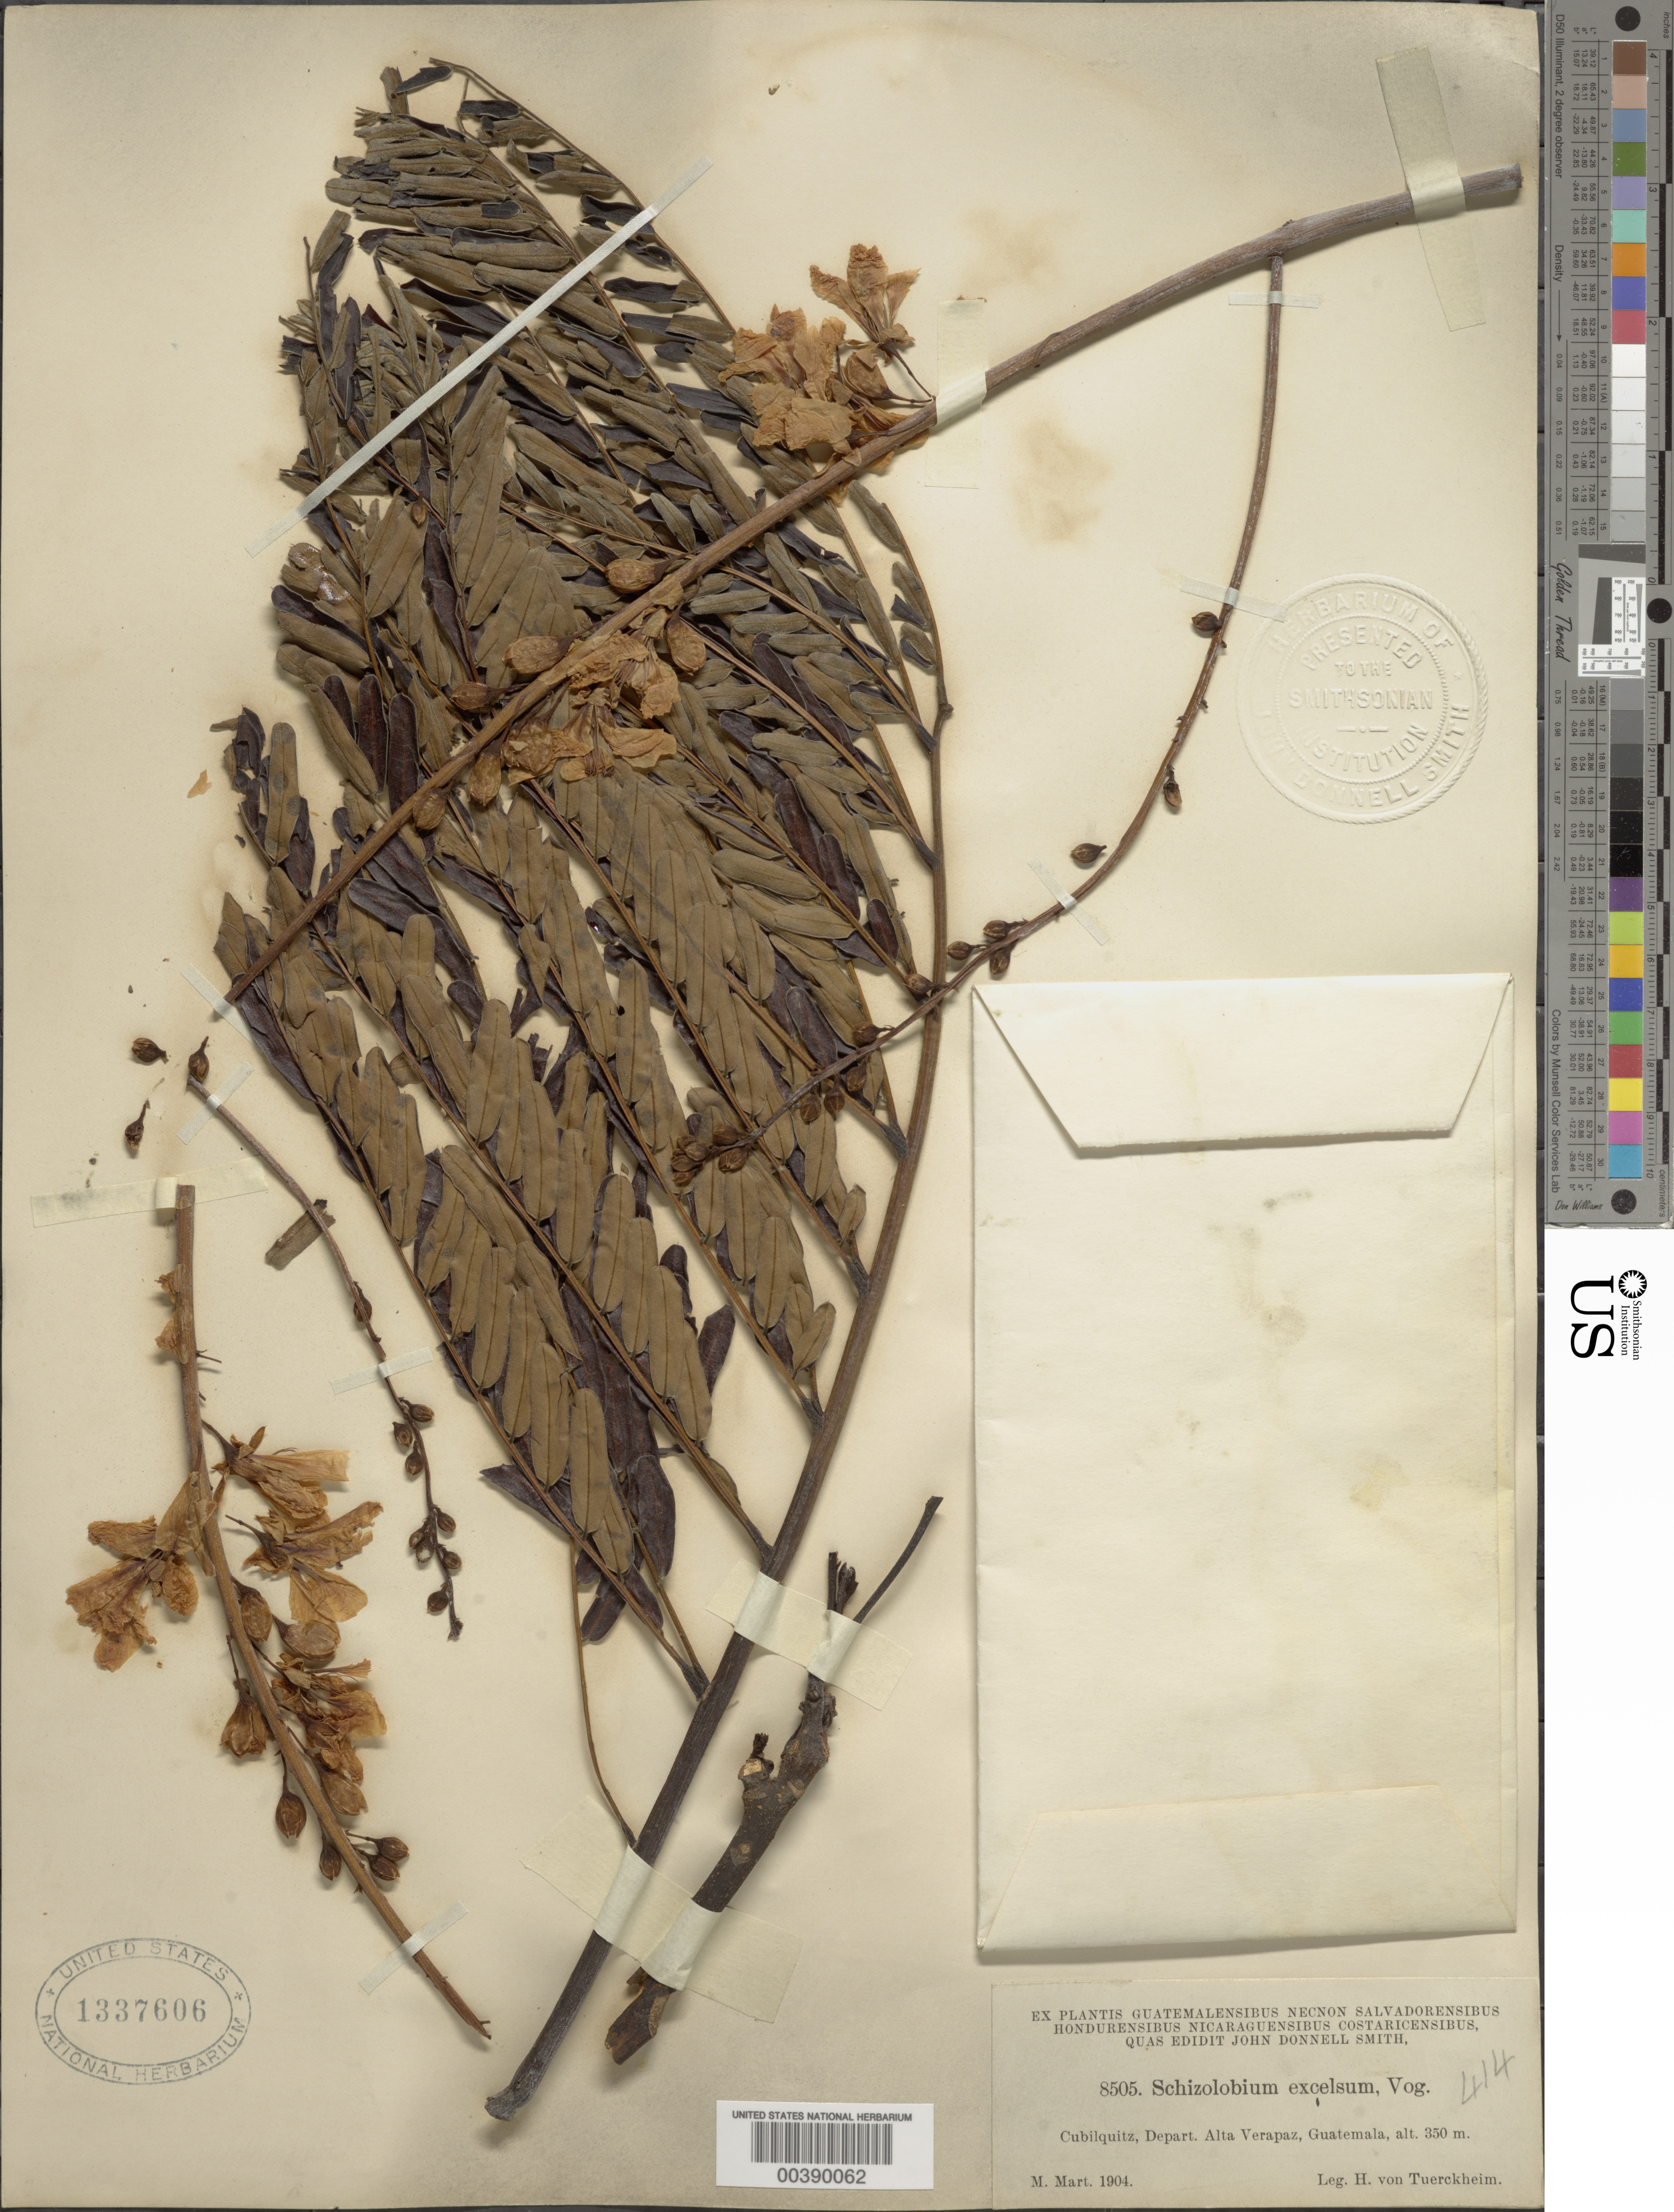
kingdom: Plantae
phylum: Tracheophyta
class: Magnoliopsida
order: Fabales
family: Fabaceae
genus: Schizolobium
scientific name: Schizolobium parahyba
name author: (Vell.) S.F. Blake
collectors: H. von Türckheim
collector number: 8505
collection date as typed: Mar 1904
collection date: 1904-03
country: Guatemala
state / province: Alta Verapaz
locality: Cubilquitz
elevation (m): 350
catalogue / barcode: US 1337606